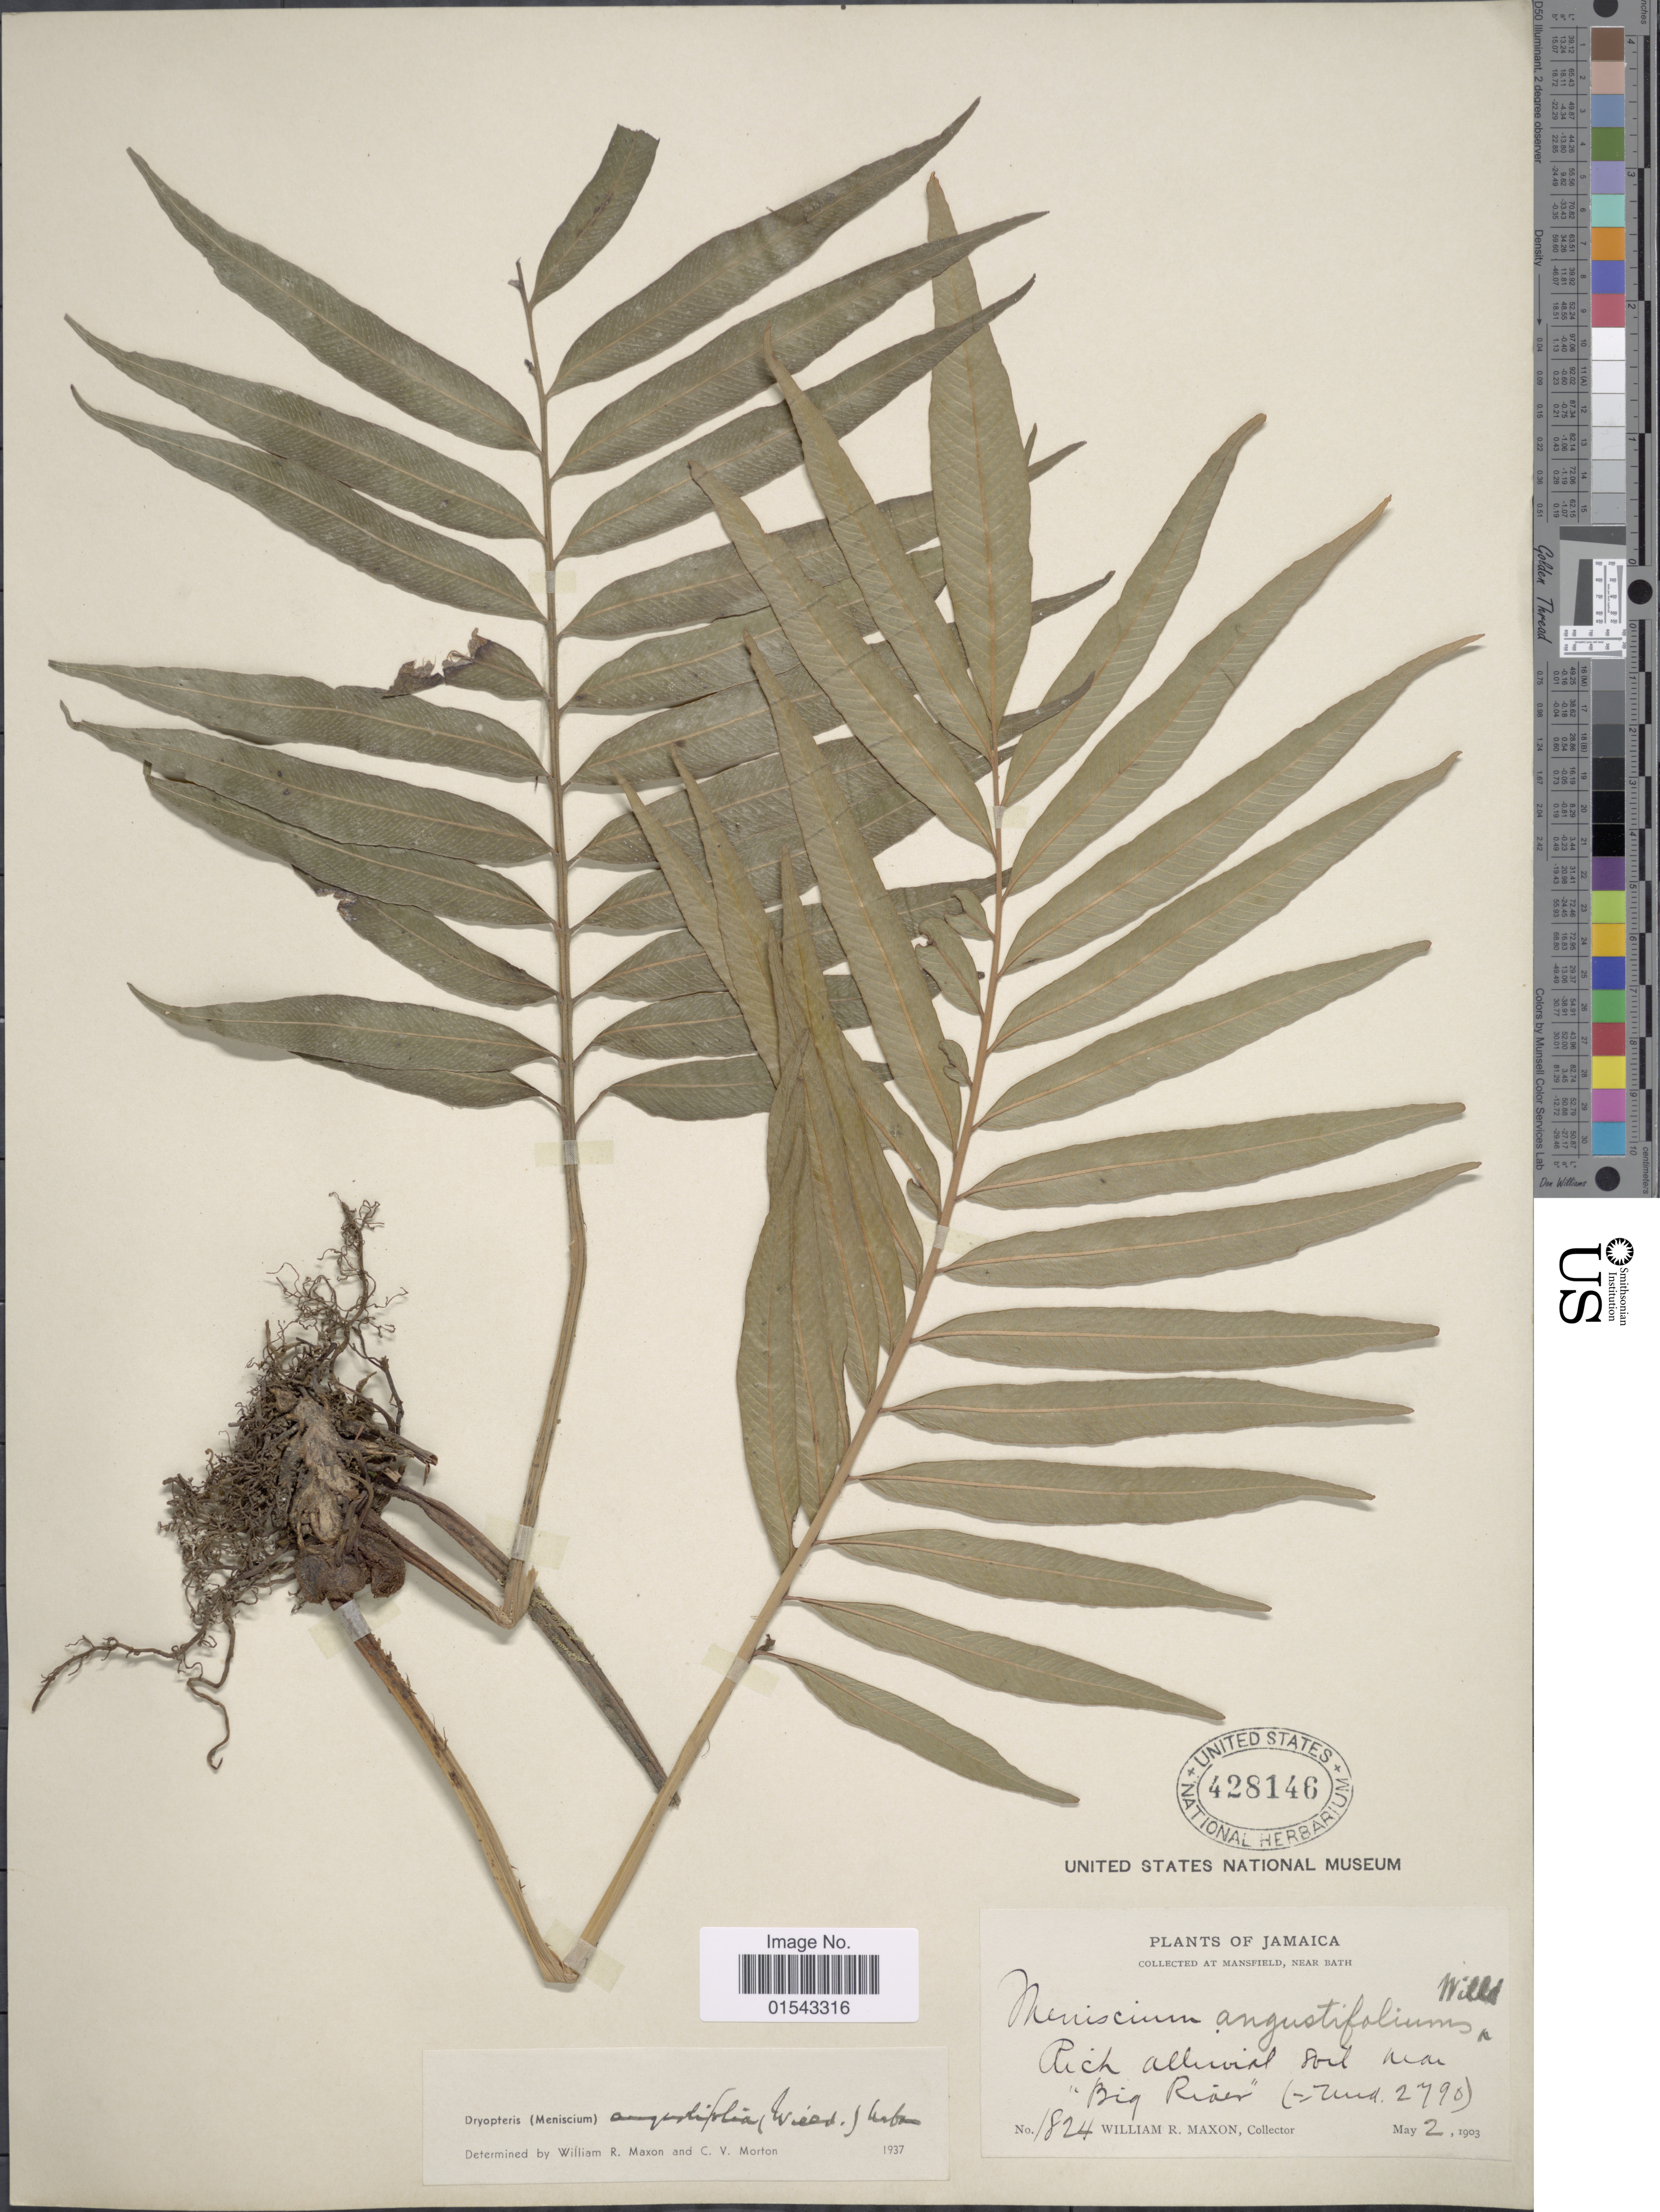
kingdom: Plantae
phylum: Tracheophyta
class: Polypodiopsida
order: Polypodiales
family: Thelypteridaceae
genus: Meniscium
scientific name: Meniscium angustifolium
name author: Willd.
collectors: W. R. Maxon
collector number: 1824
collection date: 1903-05-02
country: Jamaica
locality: Jamaica, Mansfield, near Bath. Rich alluvial soil near "Big River"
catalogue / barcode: US 428146